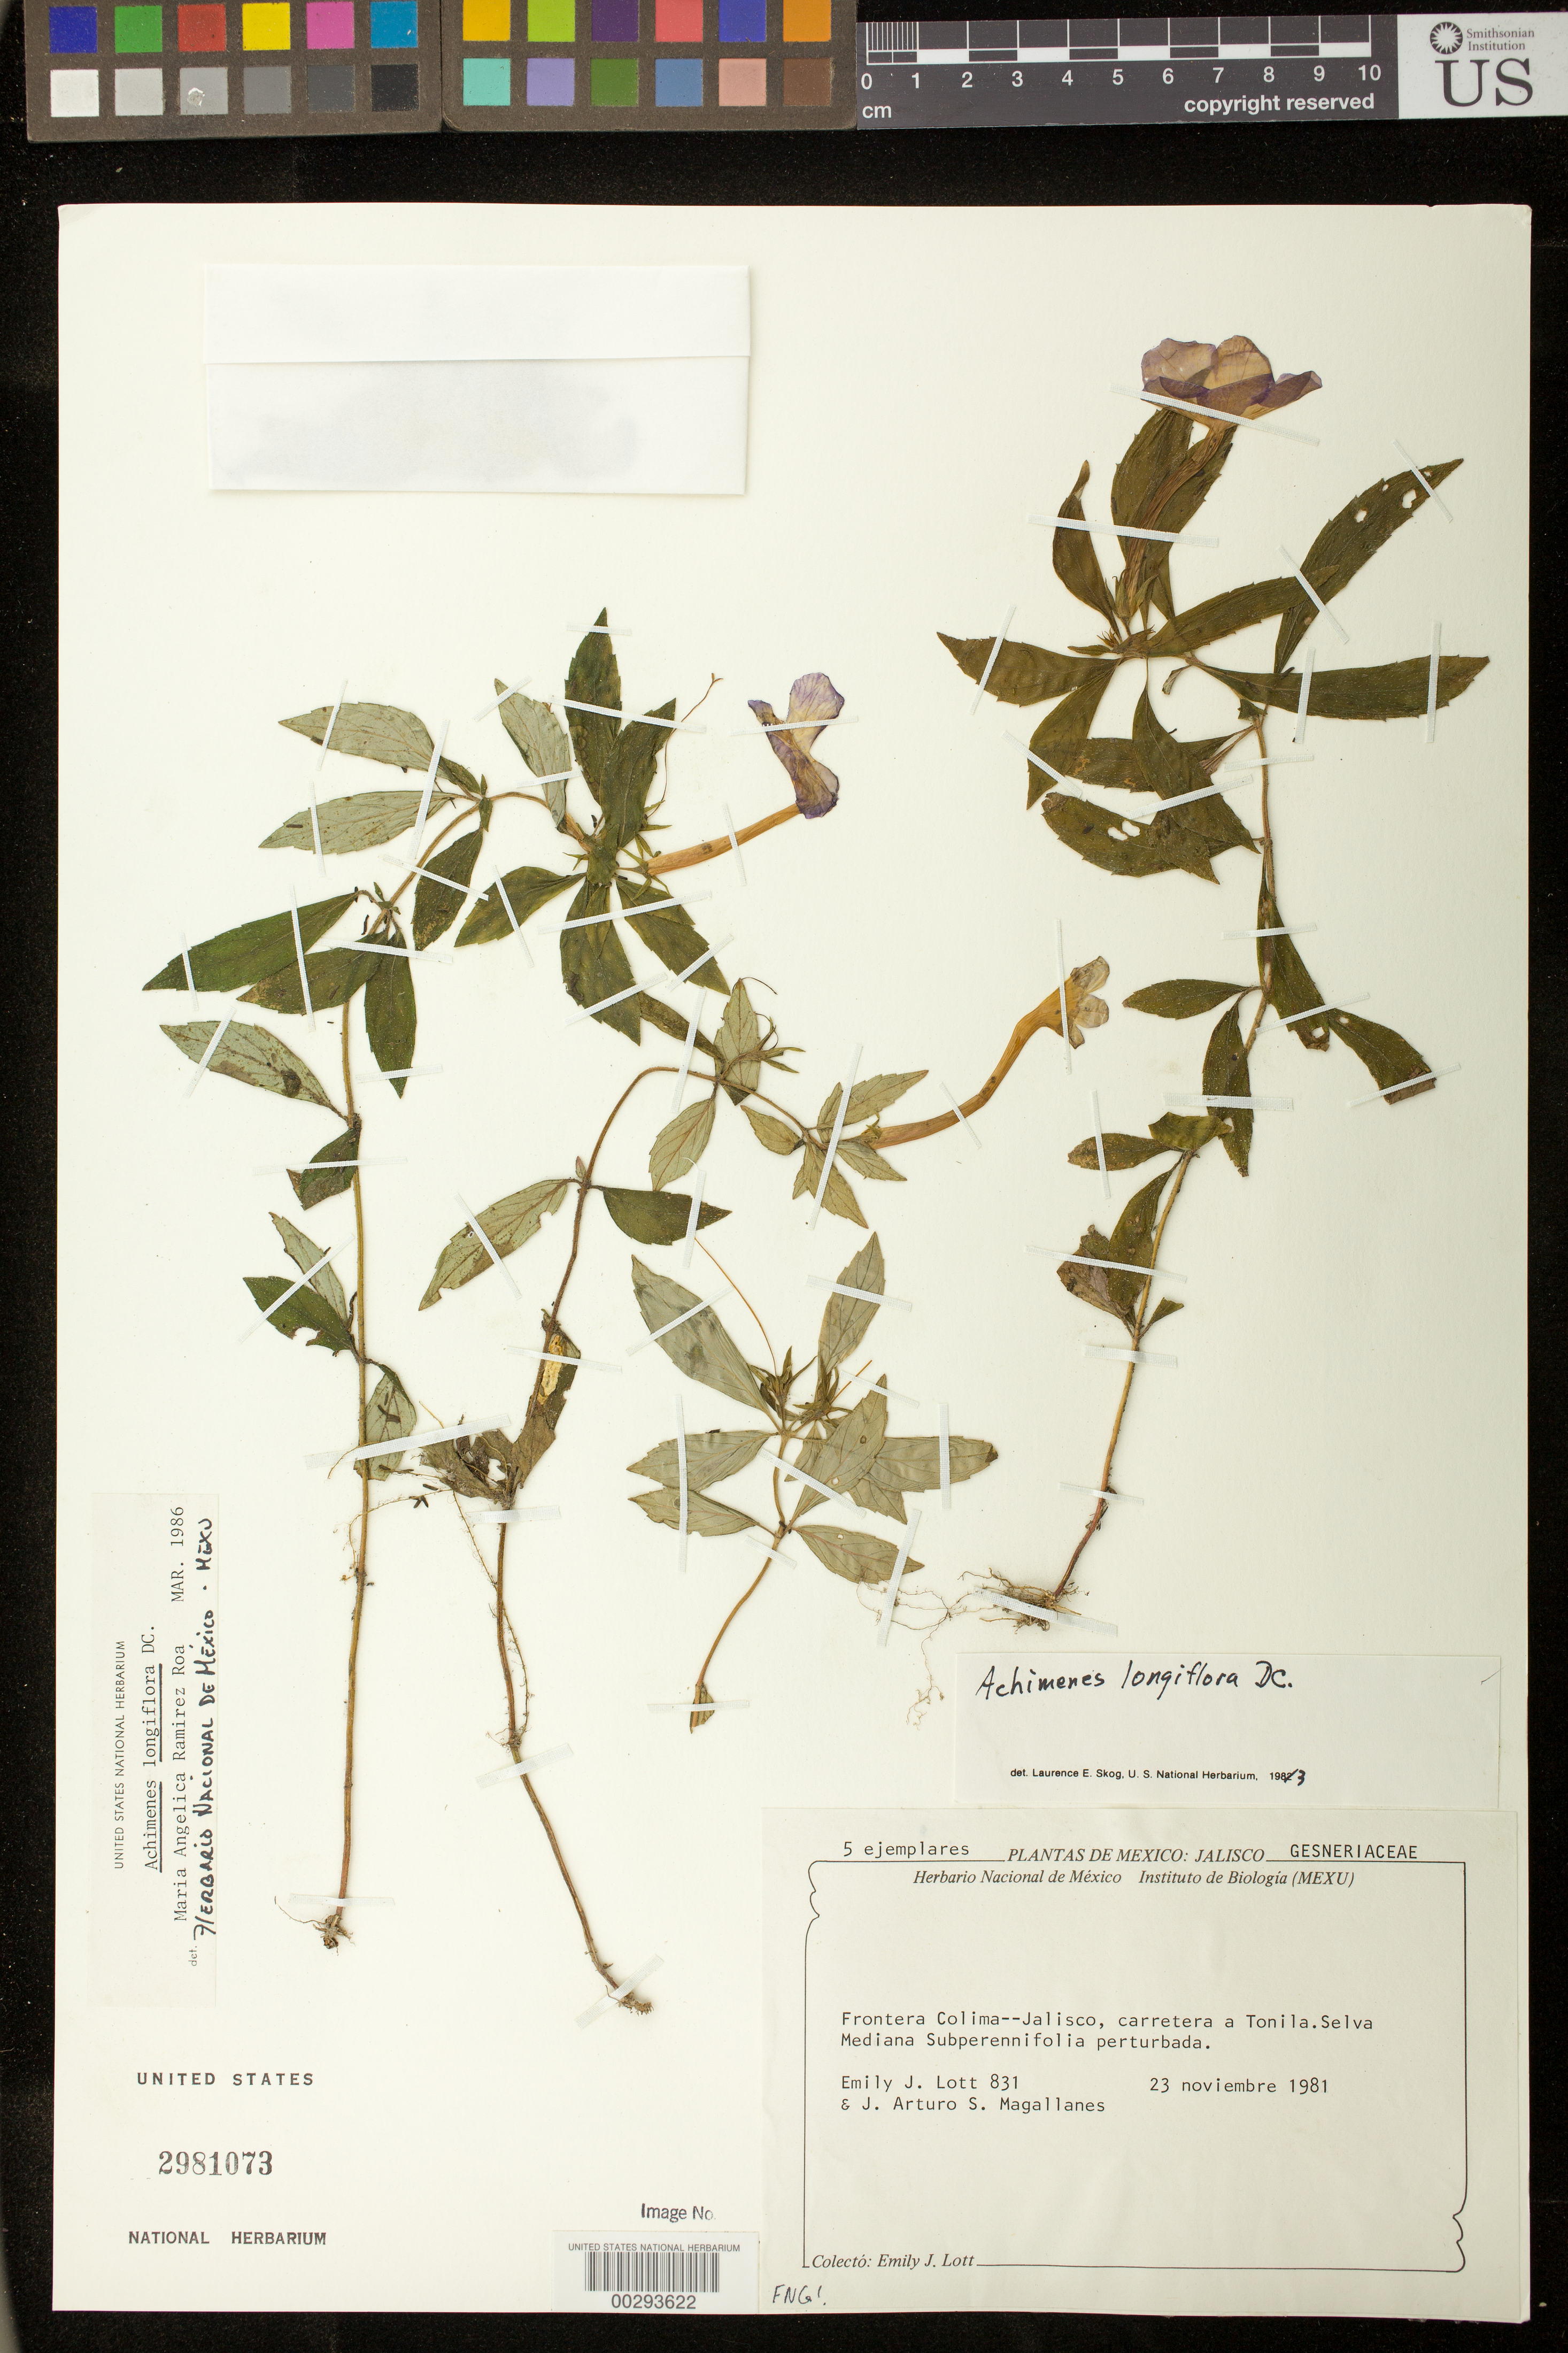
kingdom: Plantae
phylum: Tracheophyta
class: Magnoliopsida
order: Lamiales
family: Gesneriaceae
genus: Achimenes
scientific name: Achimenes longiflora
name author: DC.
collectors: E. Lott & A. Magallanes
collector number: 831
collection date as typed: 23 Nov 1981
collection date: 1981-11-23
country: Mexico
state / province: Colima/Jalisco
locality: Colima - Jalisco border, highway to Tonila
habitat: Disturbed ... forest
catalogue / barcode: US 2981073